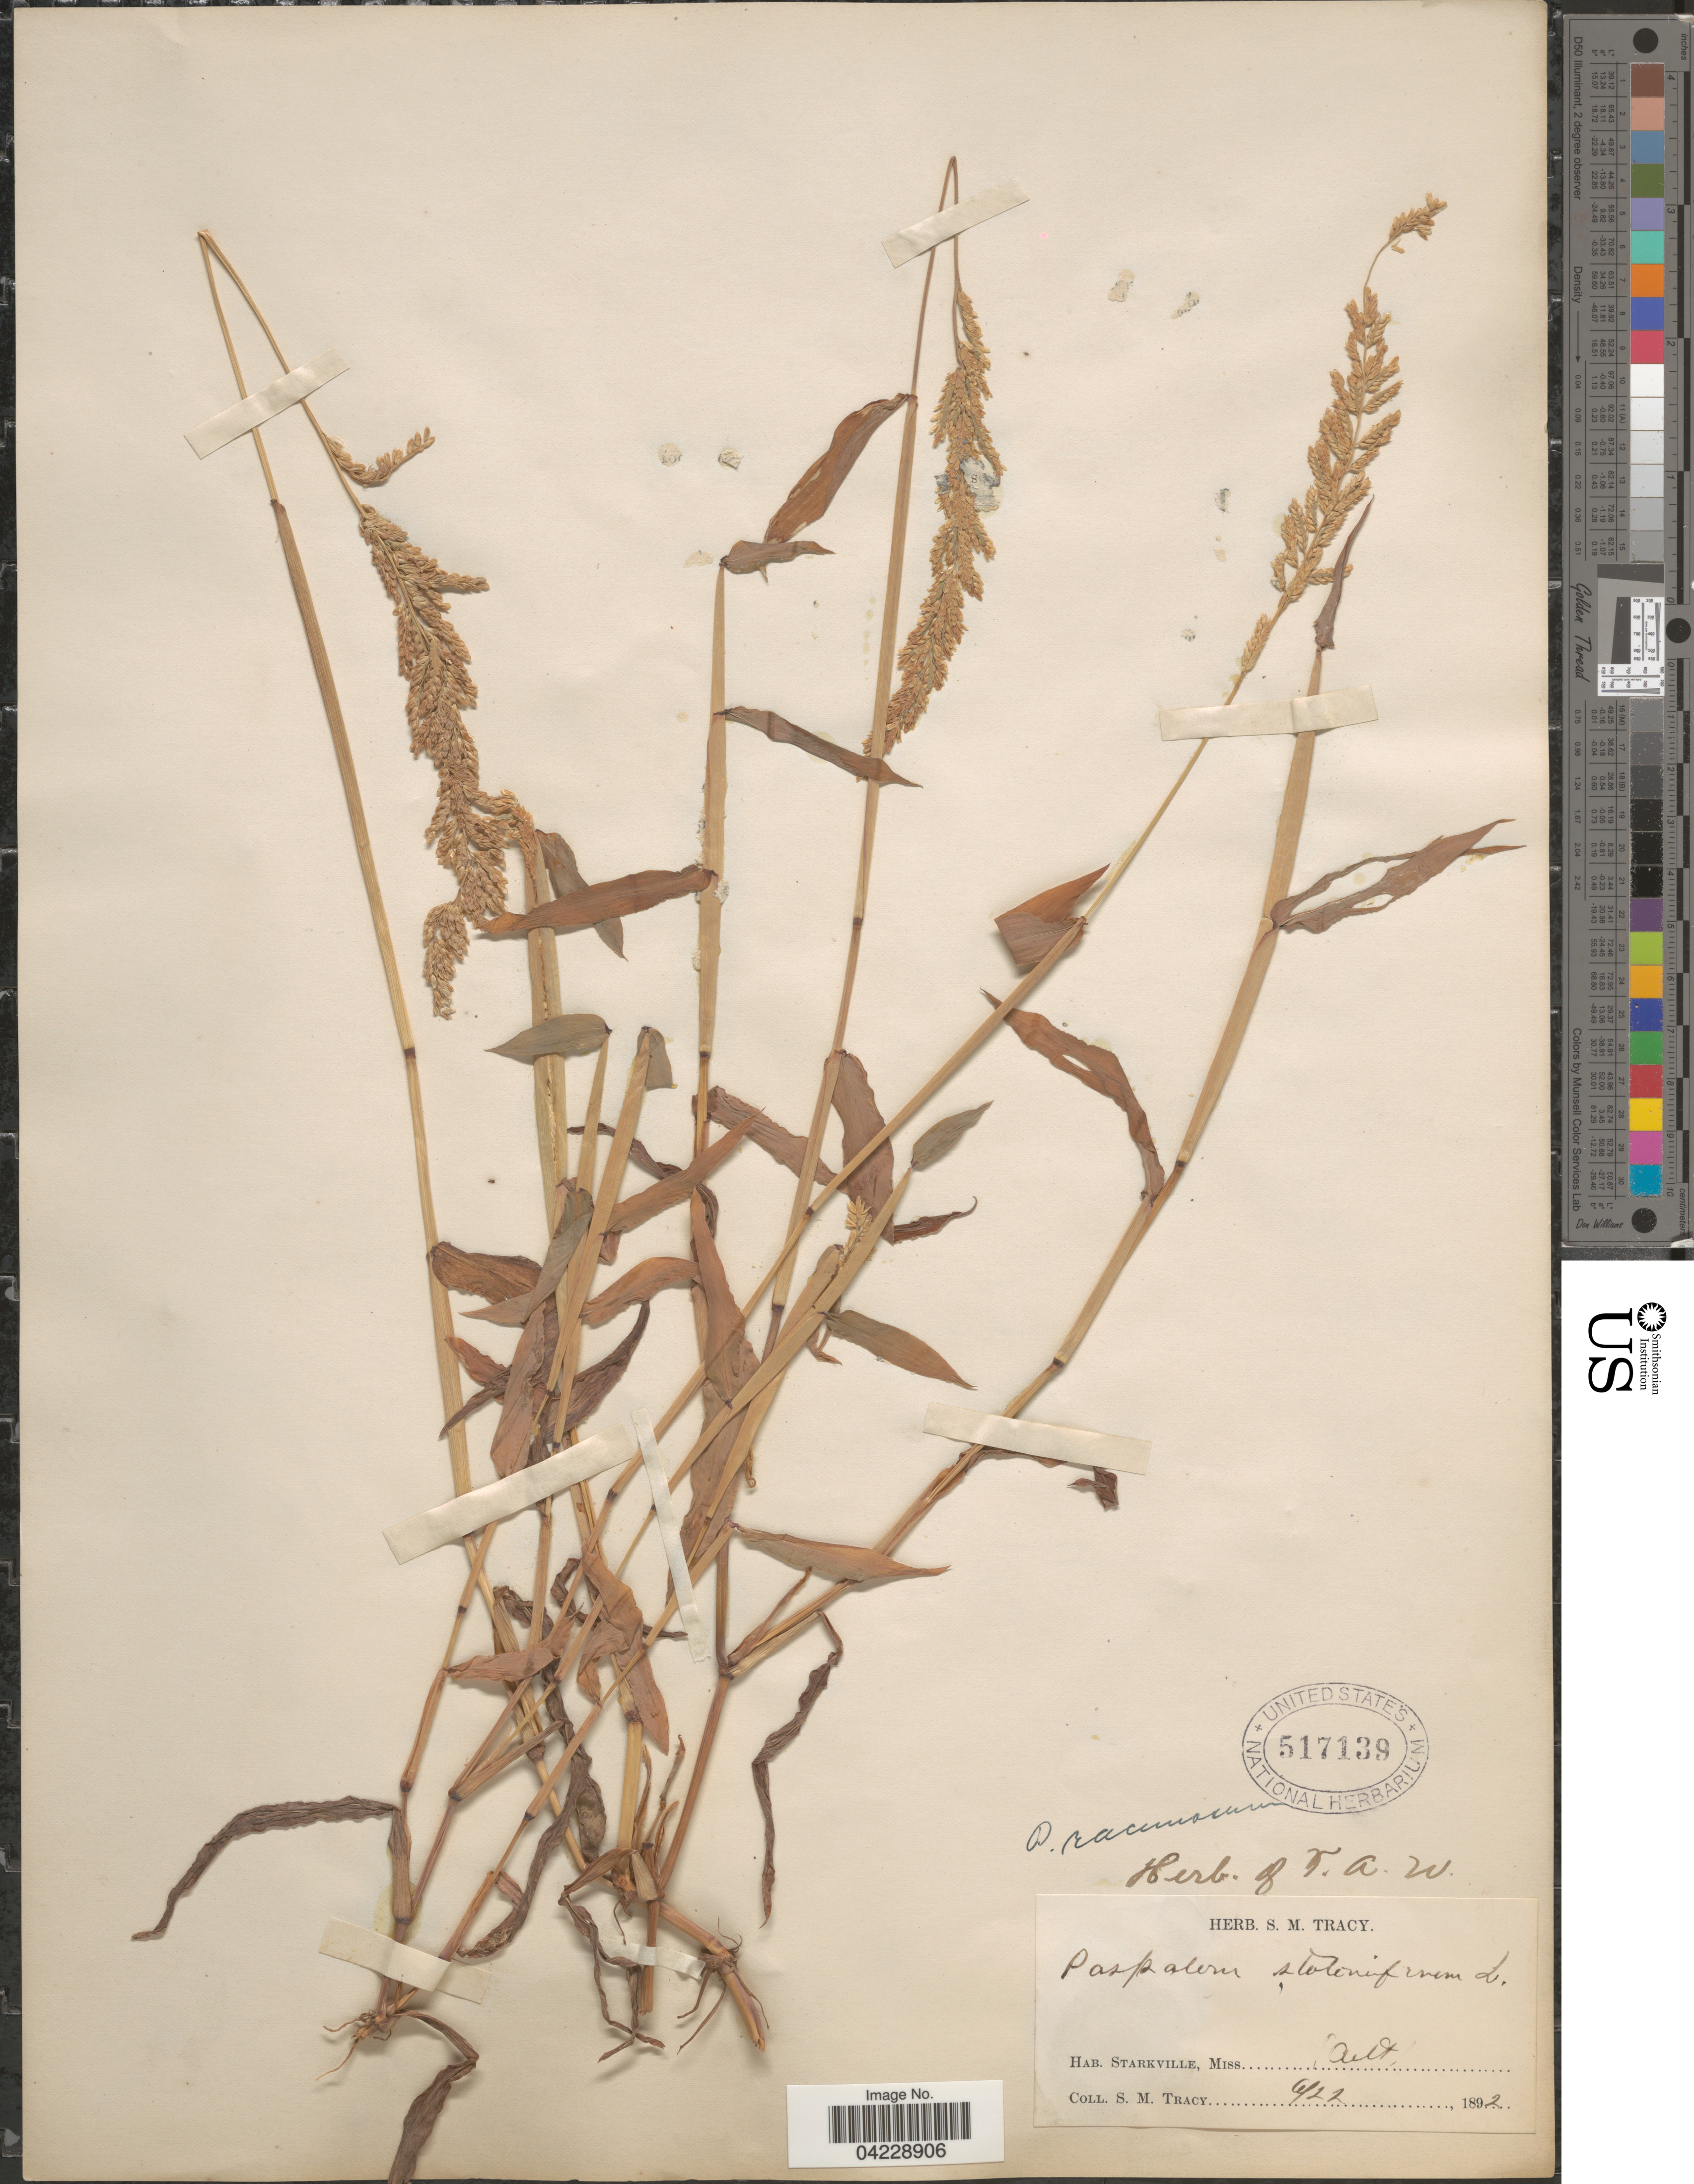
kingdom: Plantae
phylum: Tracheophyta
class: Liliopsida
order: Poales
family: Poaceae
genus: Paspalum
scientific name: Paspalum racemosum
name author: Lam.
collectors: S. M. Tracy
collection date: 1892-06-22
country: United States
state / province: Mississippi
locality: Starkville.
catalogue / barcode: US 517139